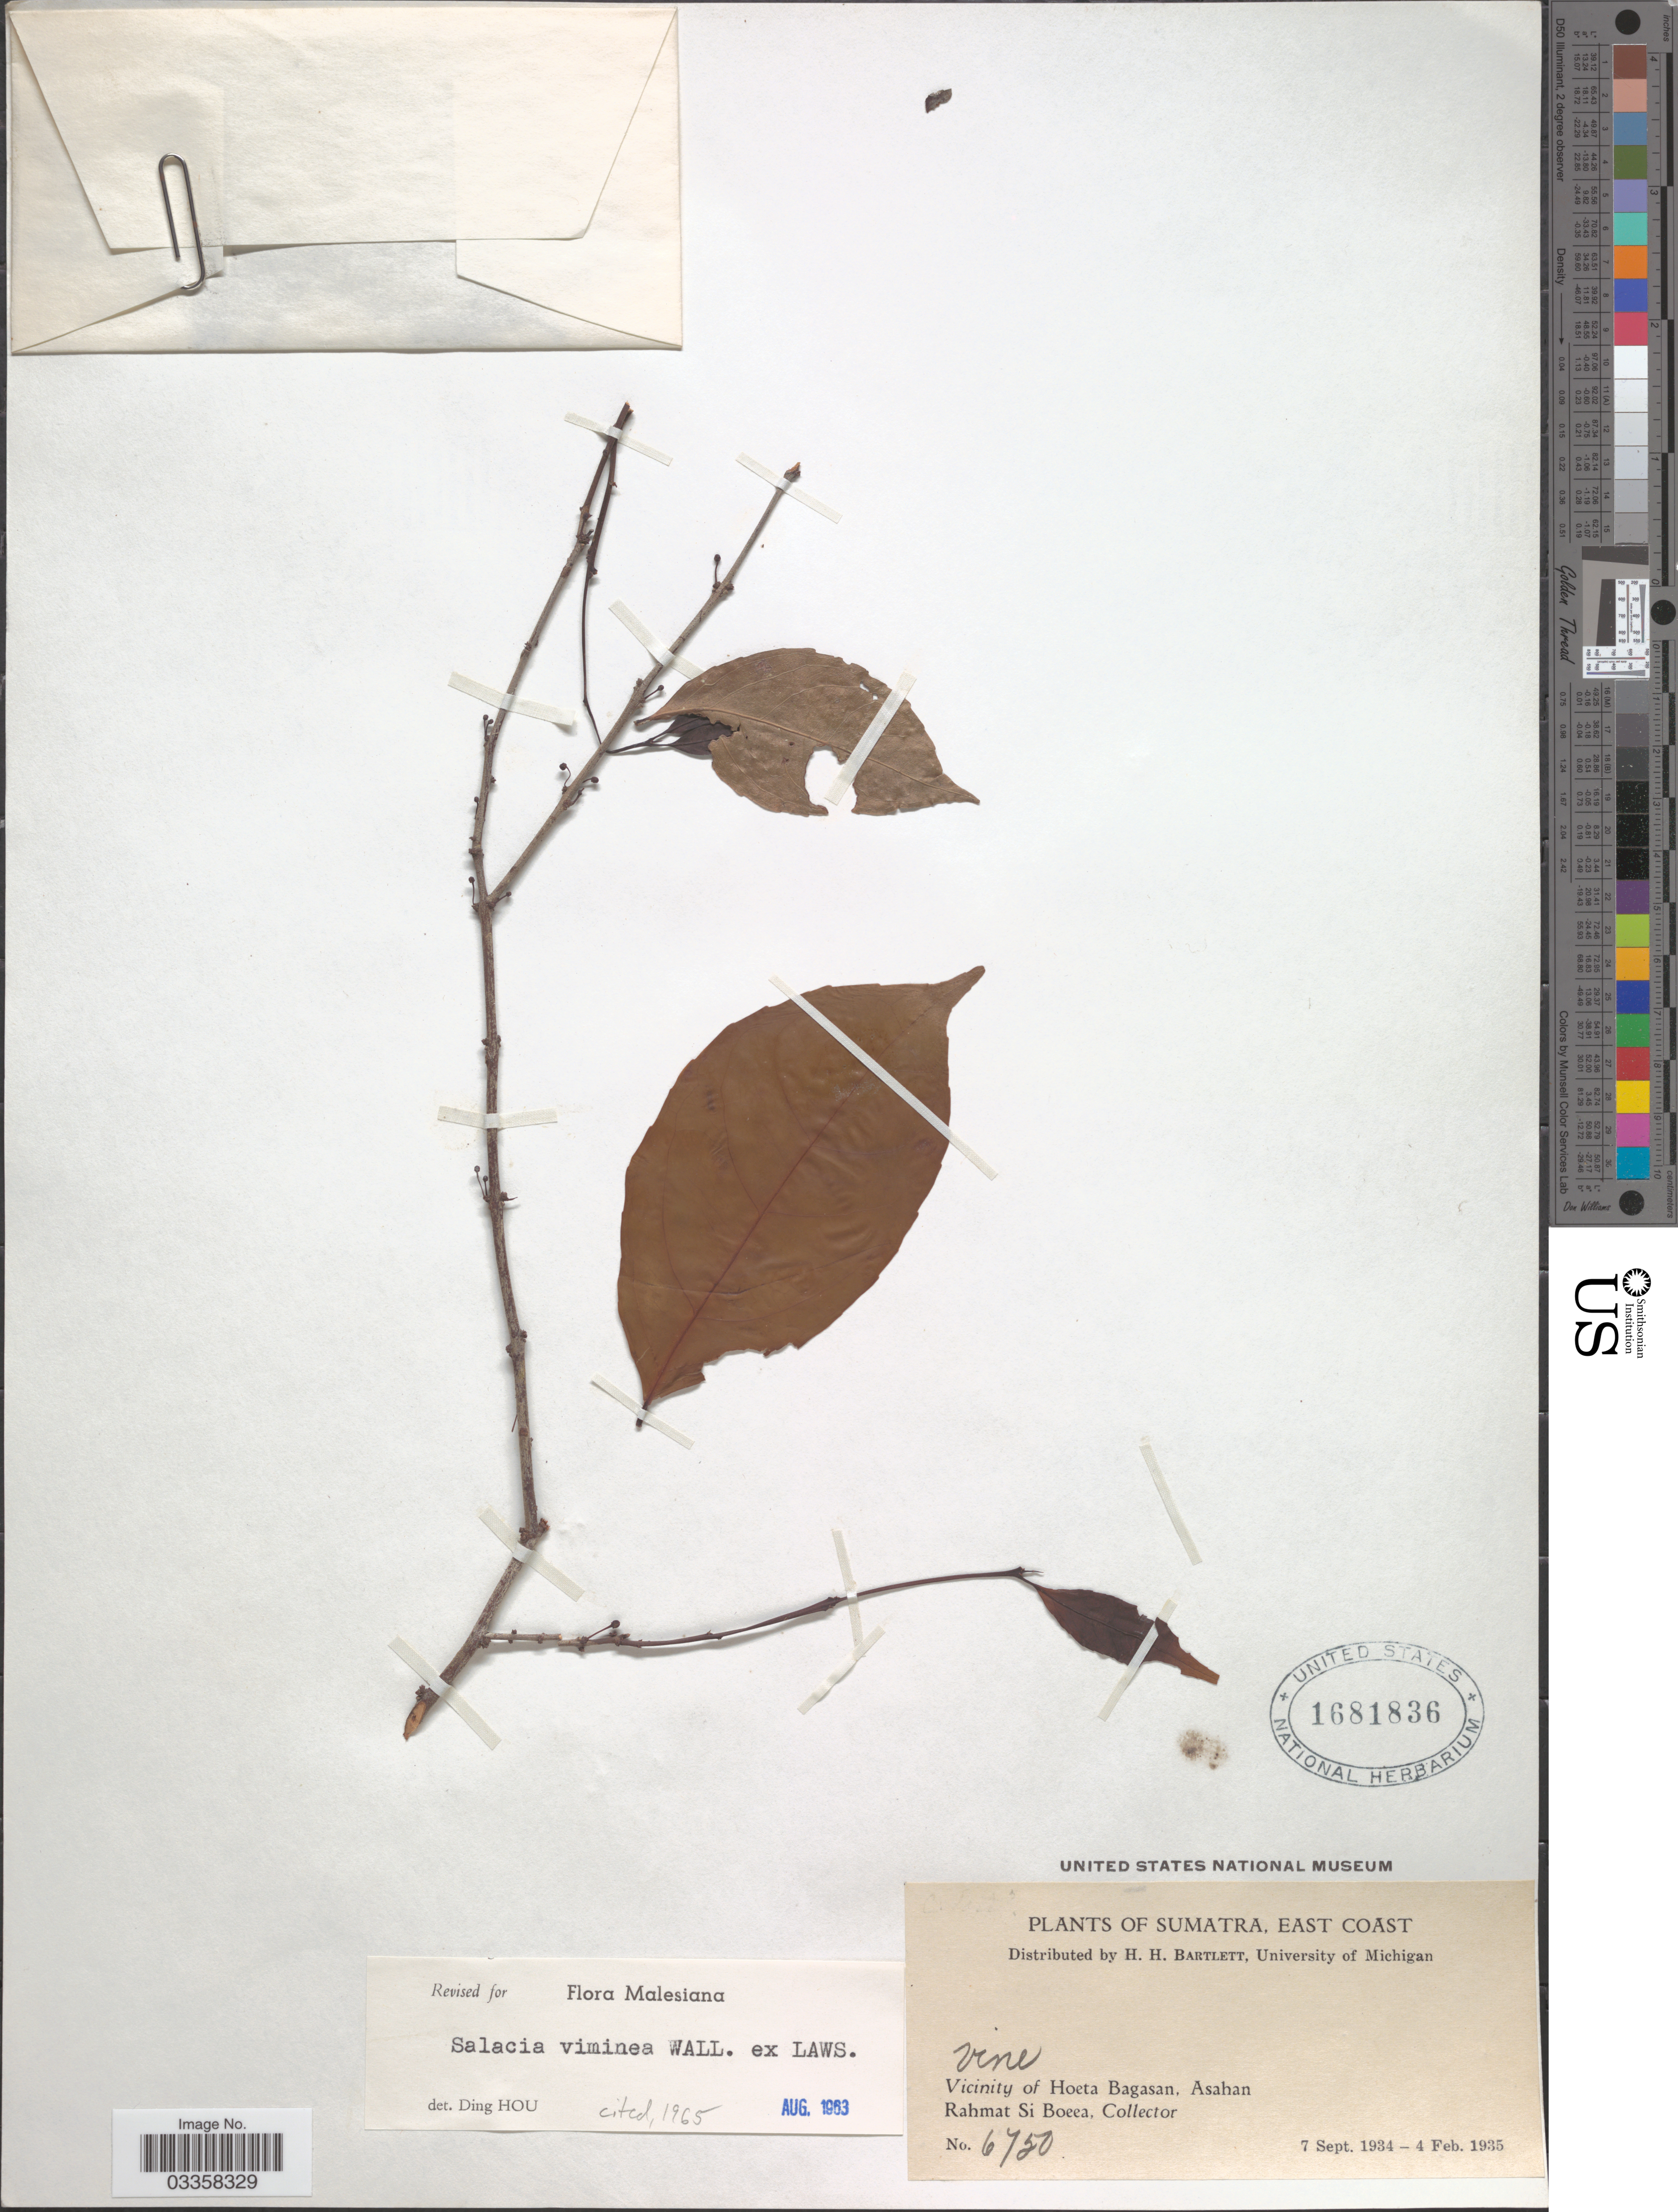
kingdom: Plantae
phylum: Tracheophyta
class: Magnoliopsida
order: Celastrales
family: Celastraceae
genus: Salacia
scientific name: Salacia viminea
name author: Wall.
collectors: Rahmat Si Boeea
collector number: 6750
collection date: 1934-09-07/1935-02-04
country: Indonesia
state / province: Sumatra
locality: Sumatra, East Coast. Vicinity of Hoeta Bagasan, Asahan.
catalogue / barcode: US 1681836